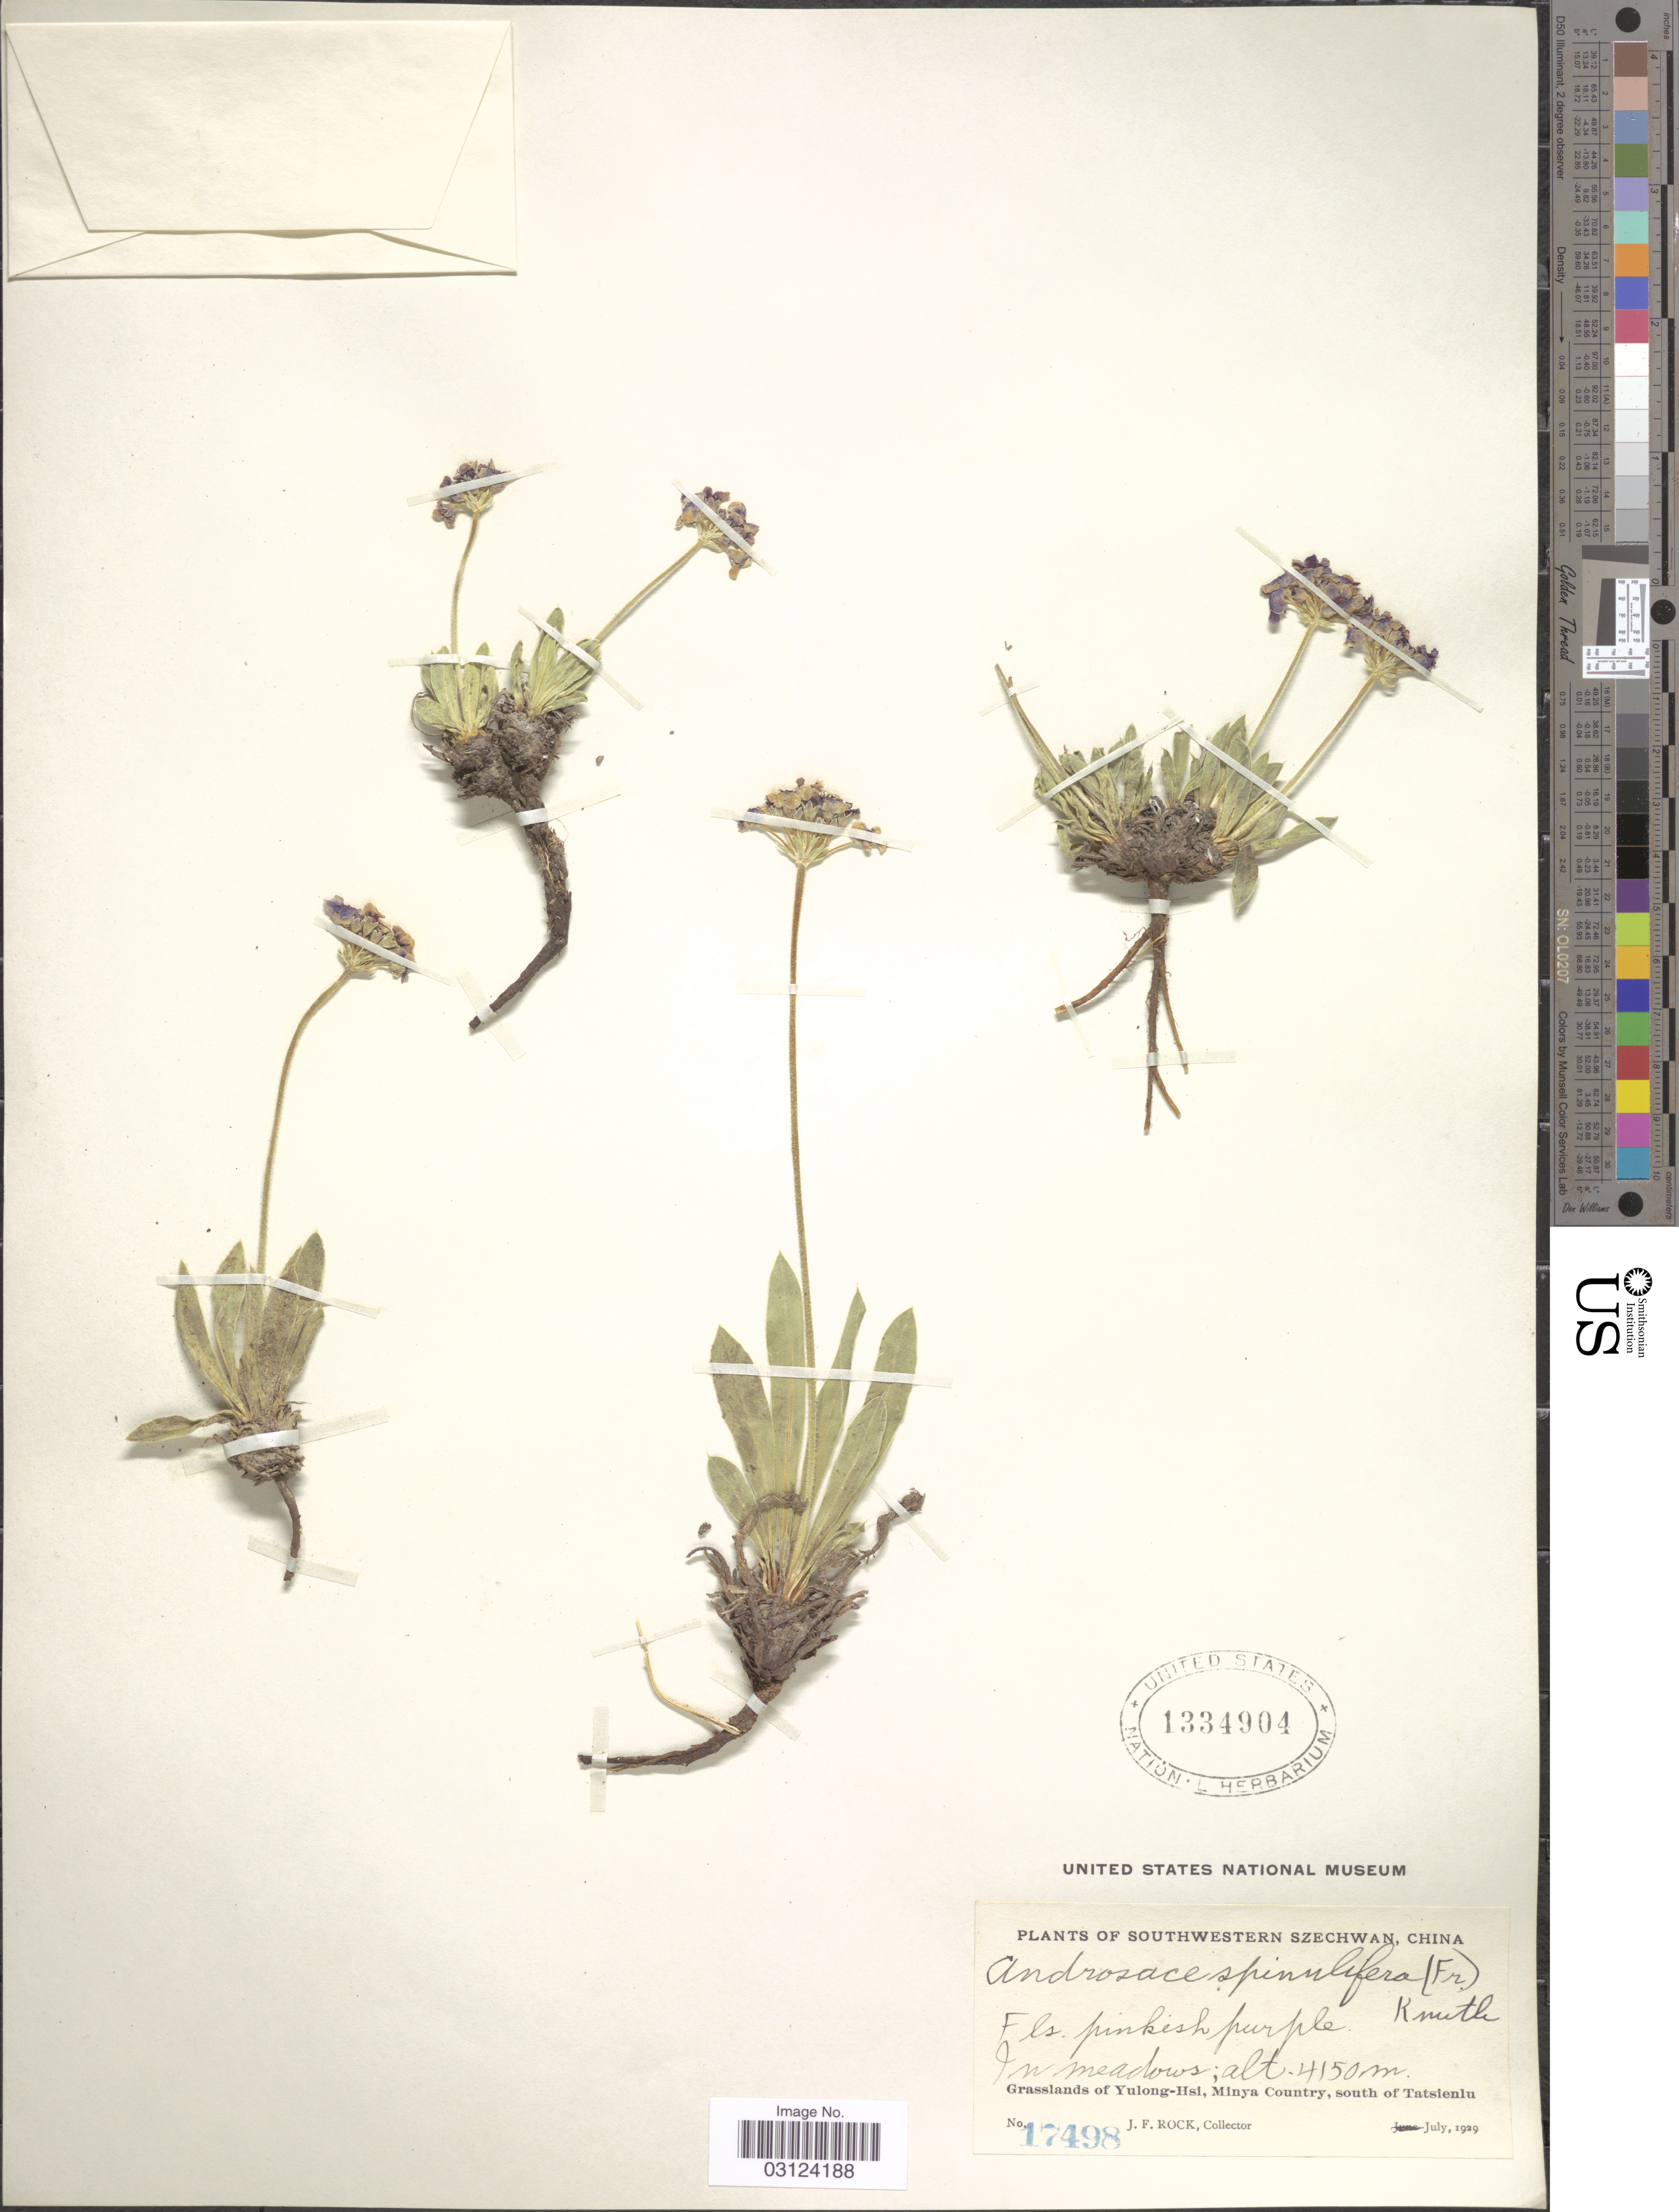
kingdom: Plantae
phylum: Tracheophyta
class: Magnoliopsida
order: Ericales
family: Primulaceae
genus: Androsace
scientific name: Androsace spinulifera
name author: (Franch.) R. Knuth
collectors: J. Rock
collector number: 17498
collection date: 1929-07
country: China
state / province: Sichuan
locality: Southwestern Szechwan, Grasslands of Yulong-Hsi, Minya County, south of Tatsienlu.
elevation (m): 4150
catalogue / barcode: US 1334904